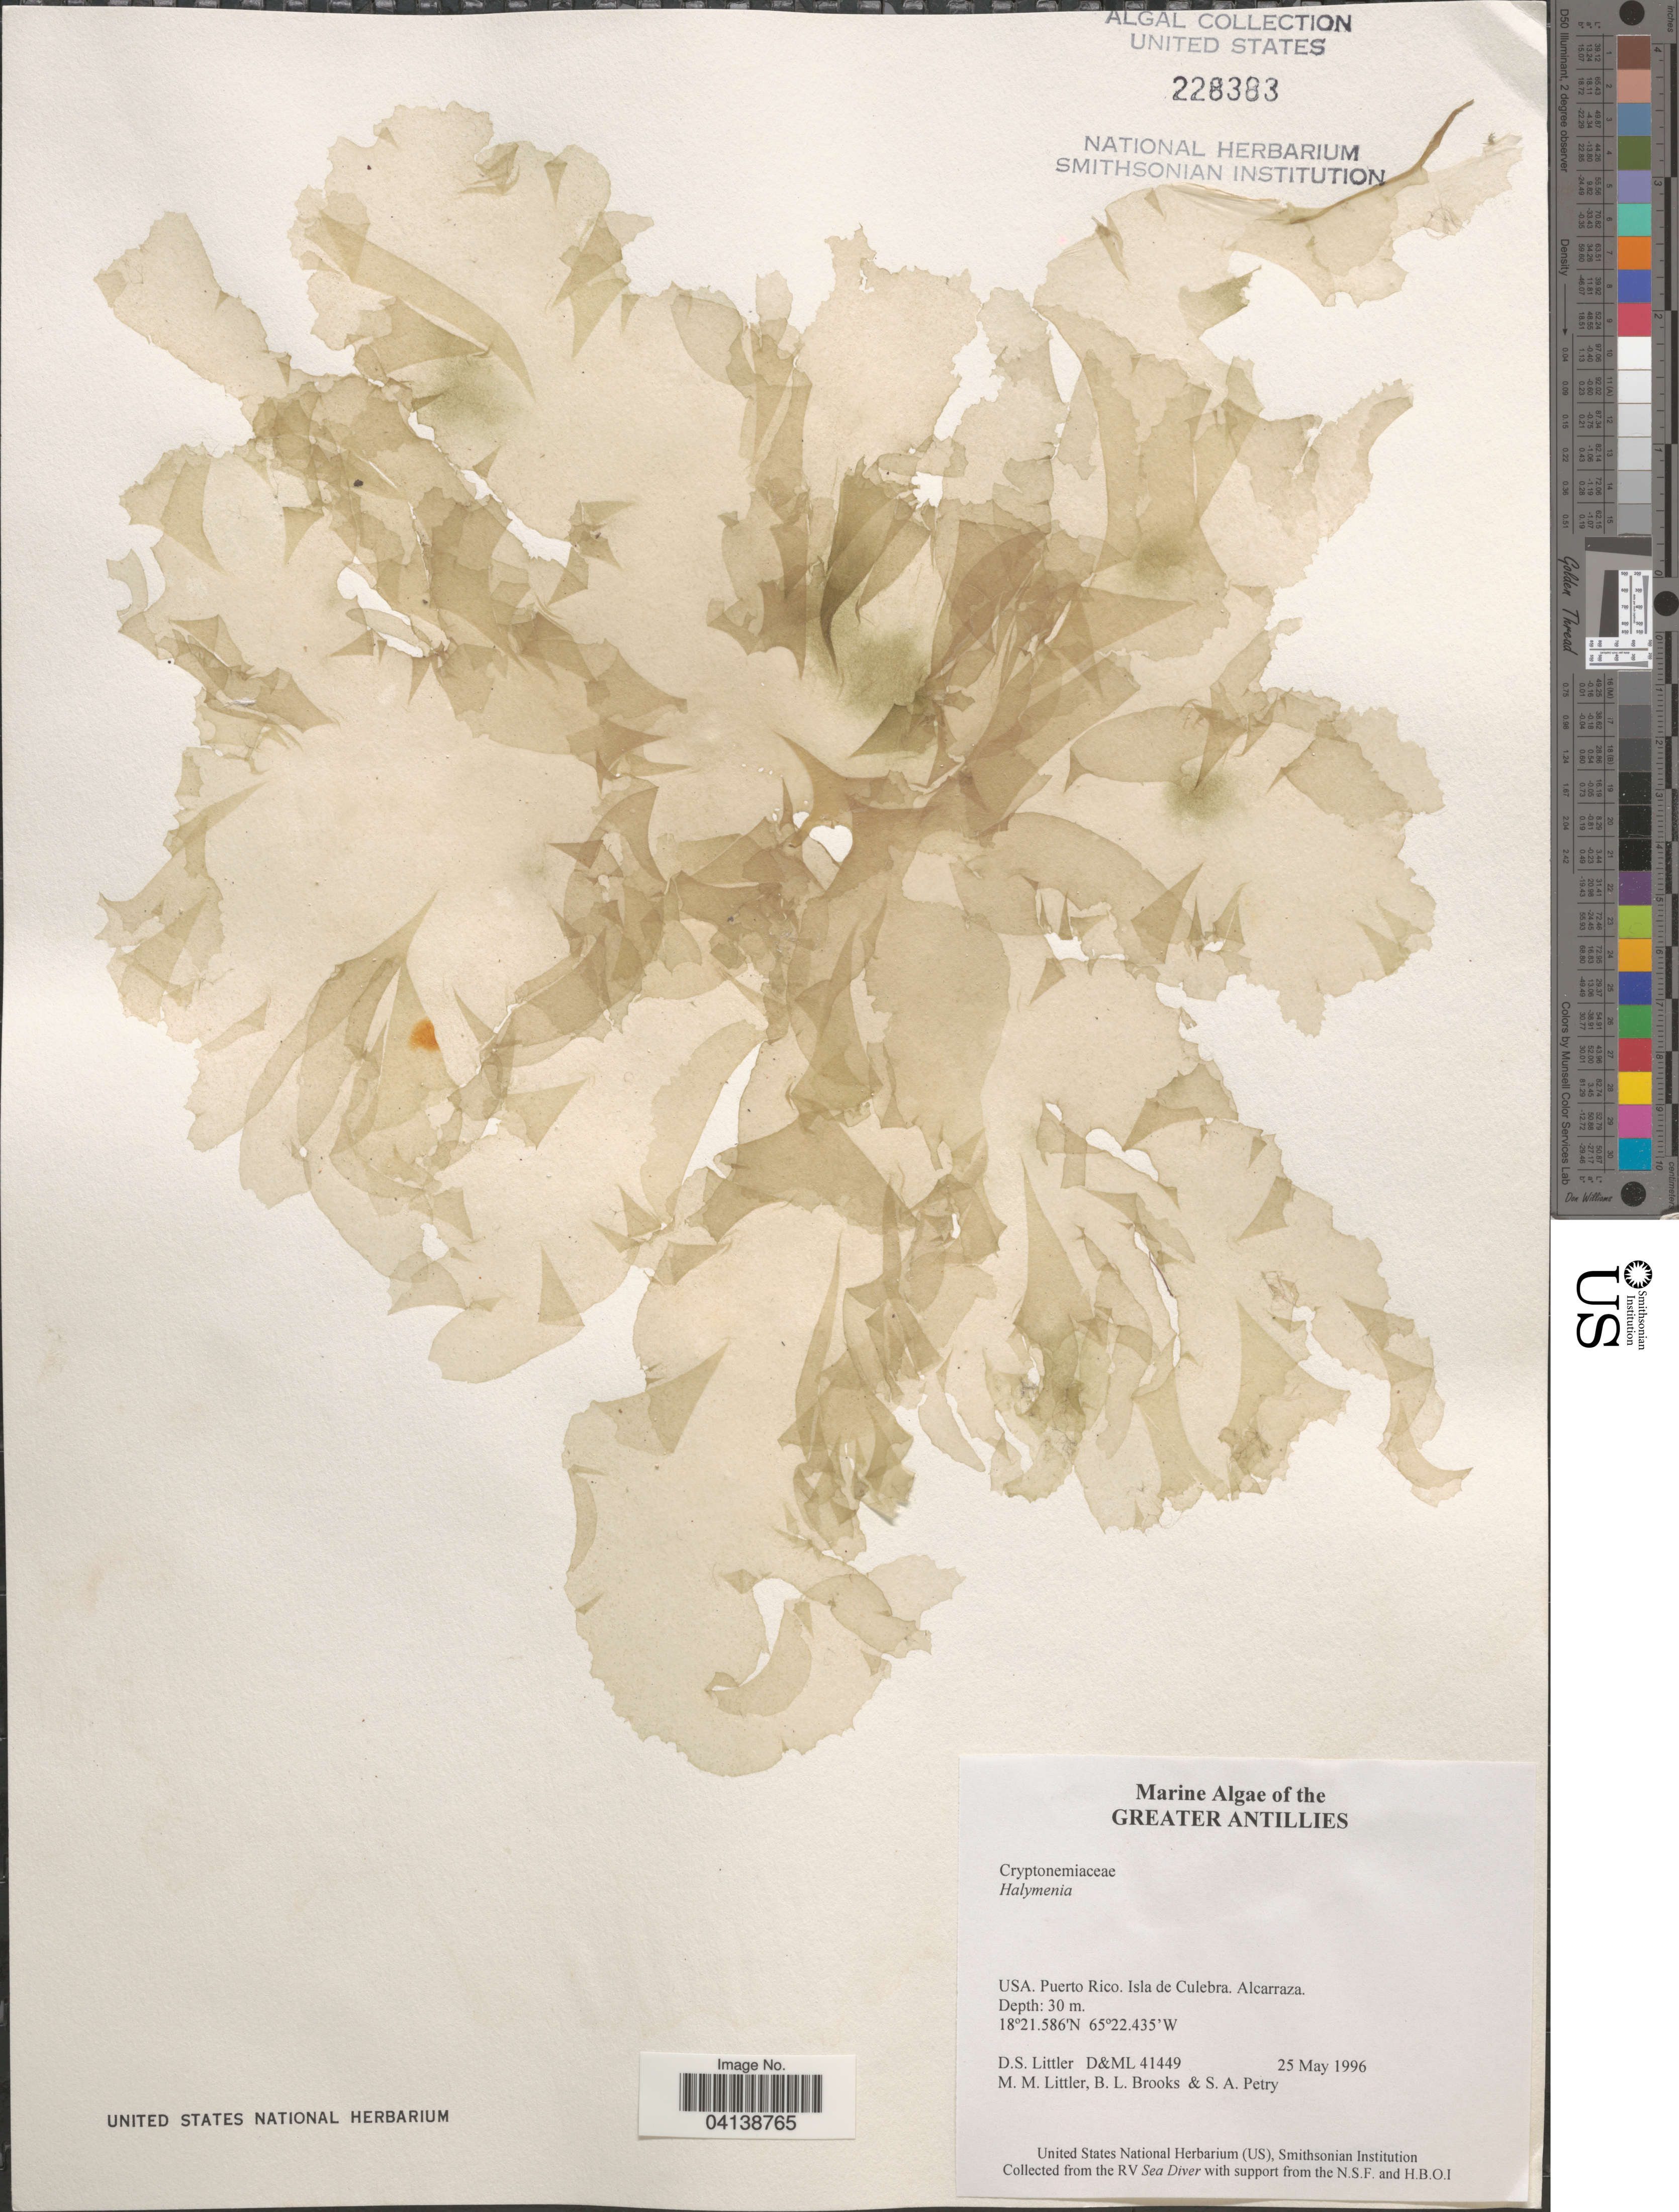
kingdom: Plantae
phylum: Rhodophyta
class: Florideophyceae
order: Halymeniales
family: Halymeniaceae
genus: Halymenia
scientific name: Halymenia sp.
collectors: D. S. Littler, B. Brooks & S. Petry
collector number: D&ML41449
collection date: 1996-05-25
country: Puerto Rico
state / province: Culebra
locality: The Greater Antillies. Isla de Culebra. Alcarraza.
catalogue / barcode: US 228383